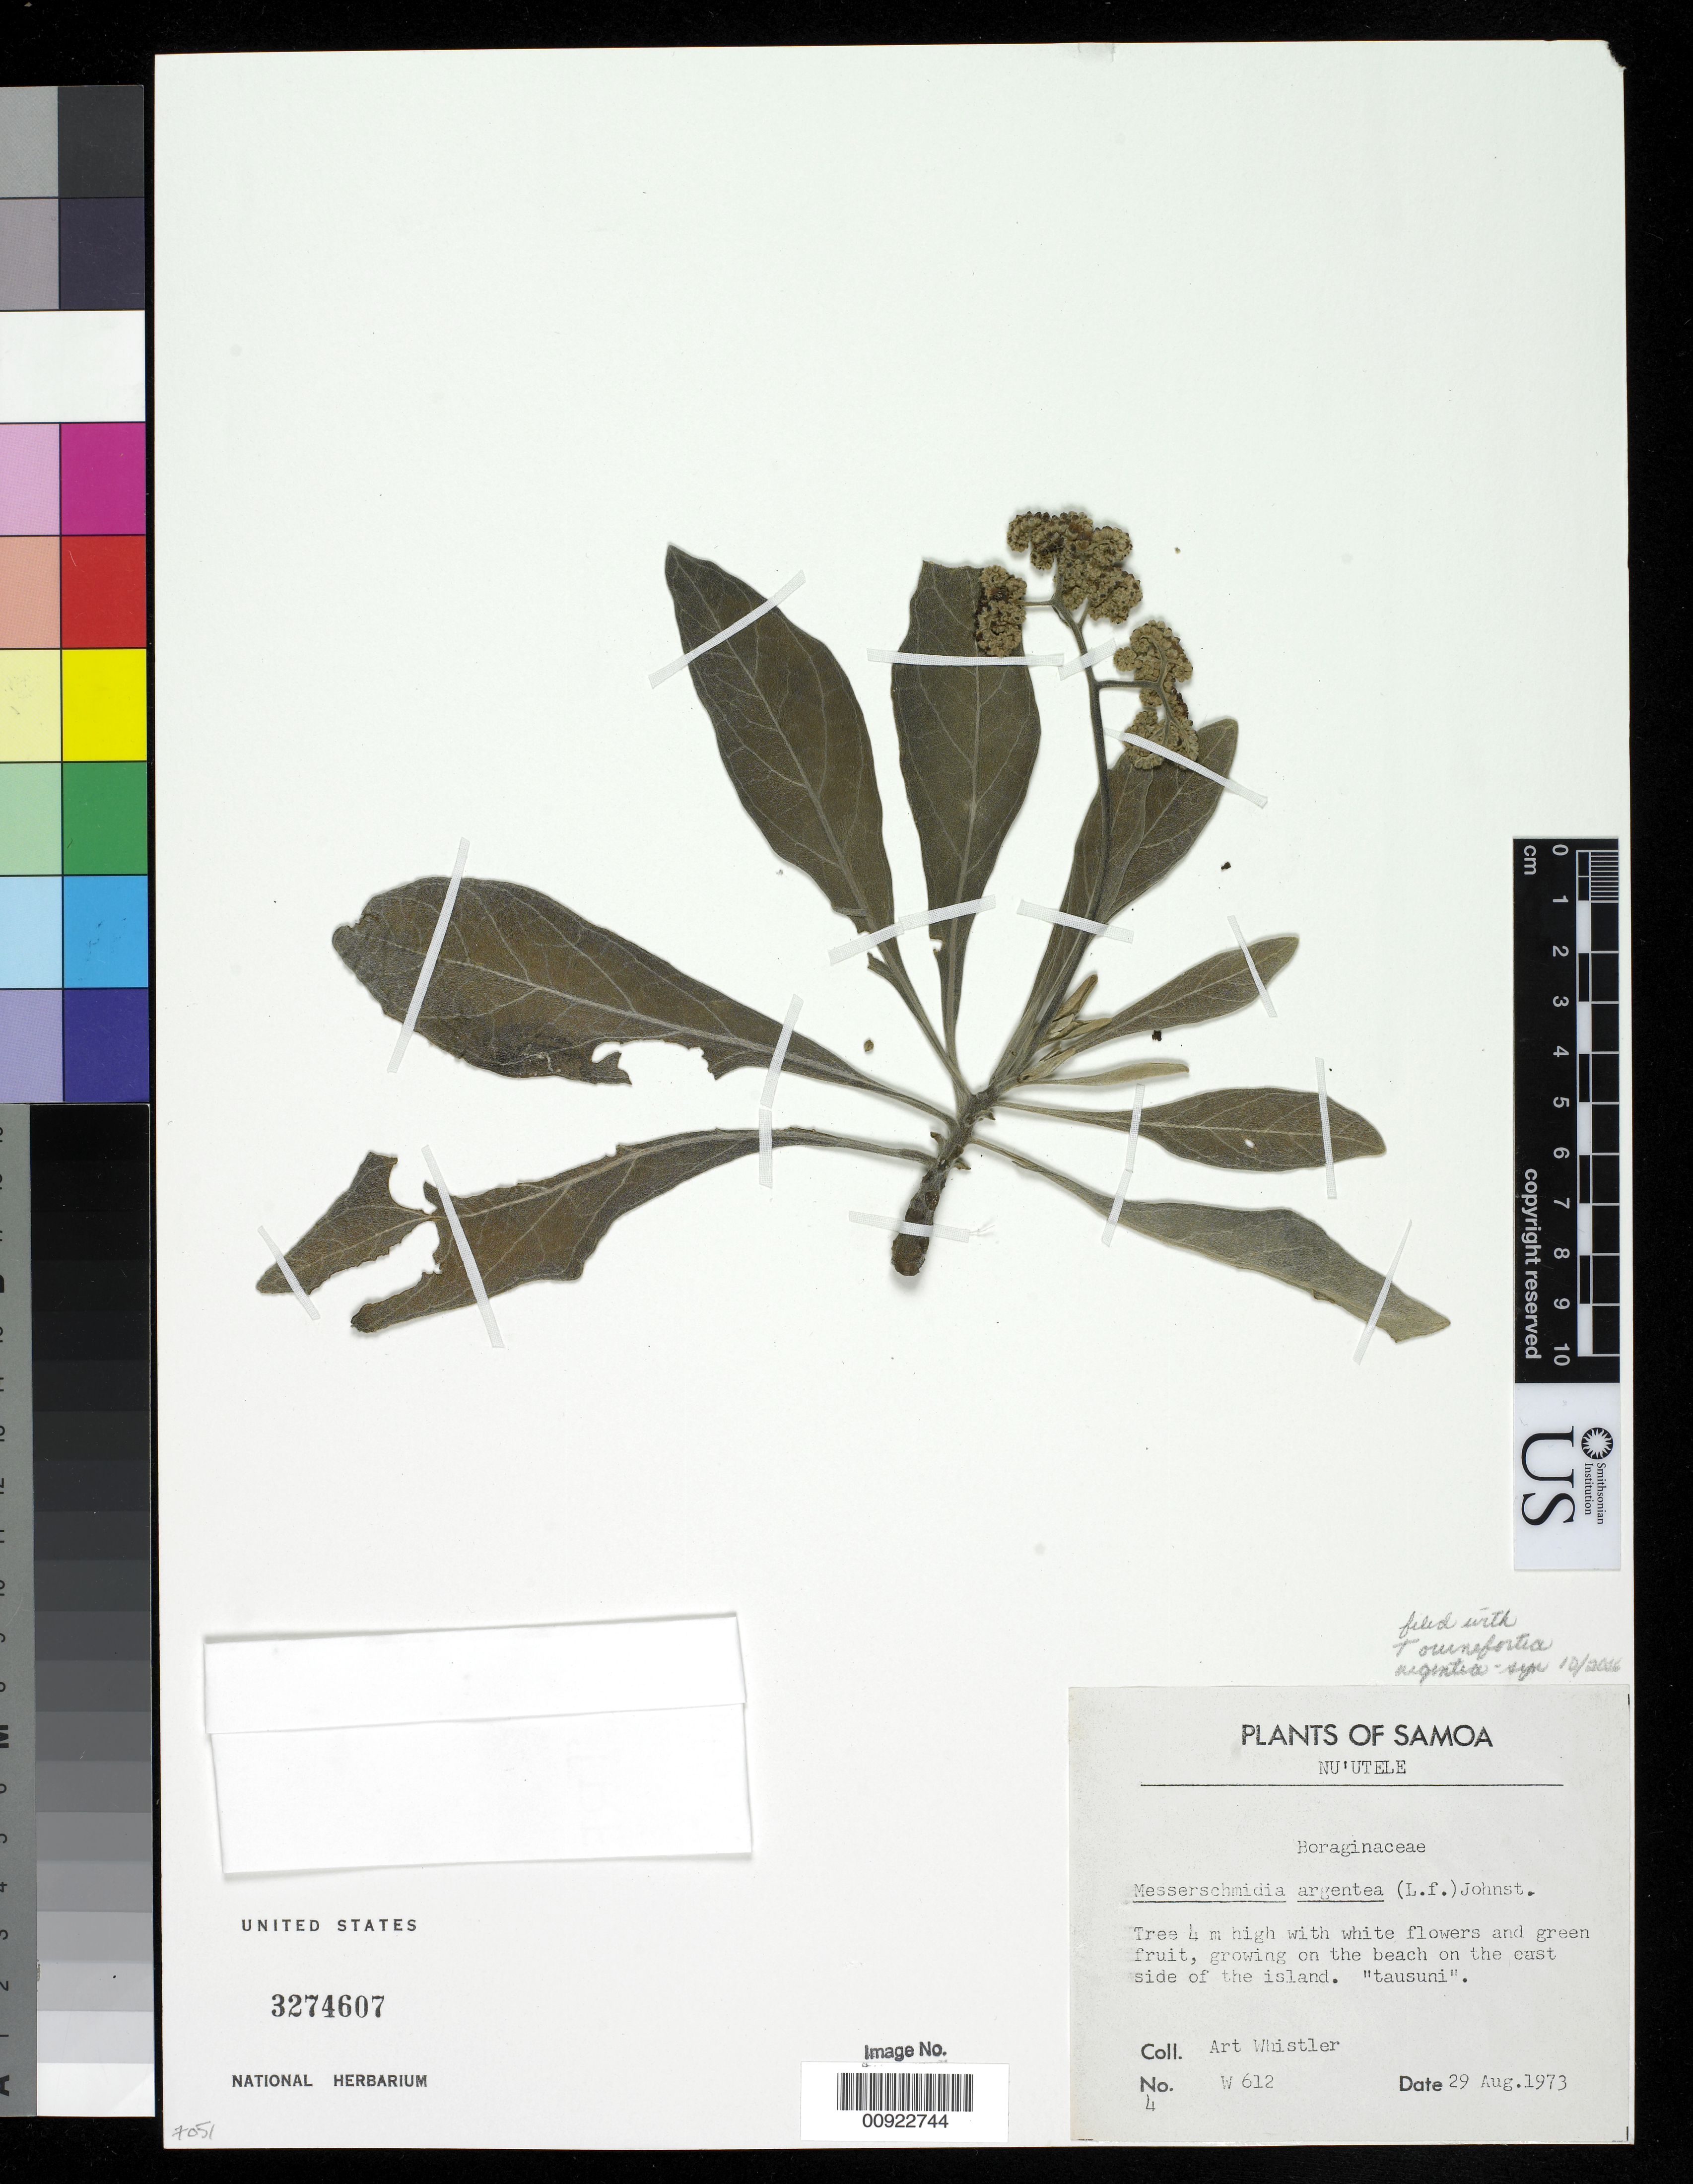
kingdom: Plantae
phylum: Tracheophyta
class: Magnoliopsida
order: Boraginales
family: Heliotropiaceae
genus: Heliotropium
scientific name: Heliotropium arboreum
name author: (Blanco) Mabberley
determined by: Wagner, W. L., (BOT), Smithsonian Institution - National Museum of Natural History (UNITED STATES)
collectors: A. Whistler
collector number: W 612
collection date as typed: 29 Aug 1973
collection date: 1973-08-29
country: Samoa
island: Nu'utele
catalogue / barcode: US 3274607